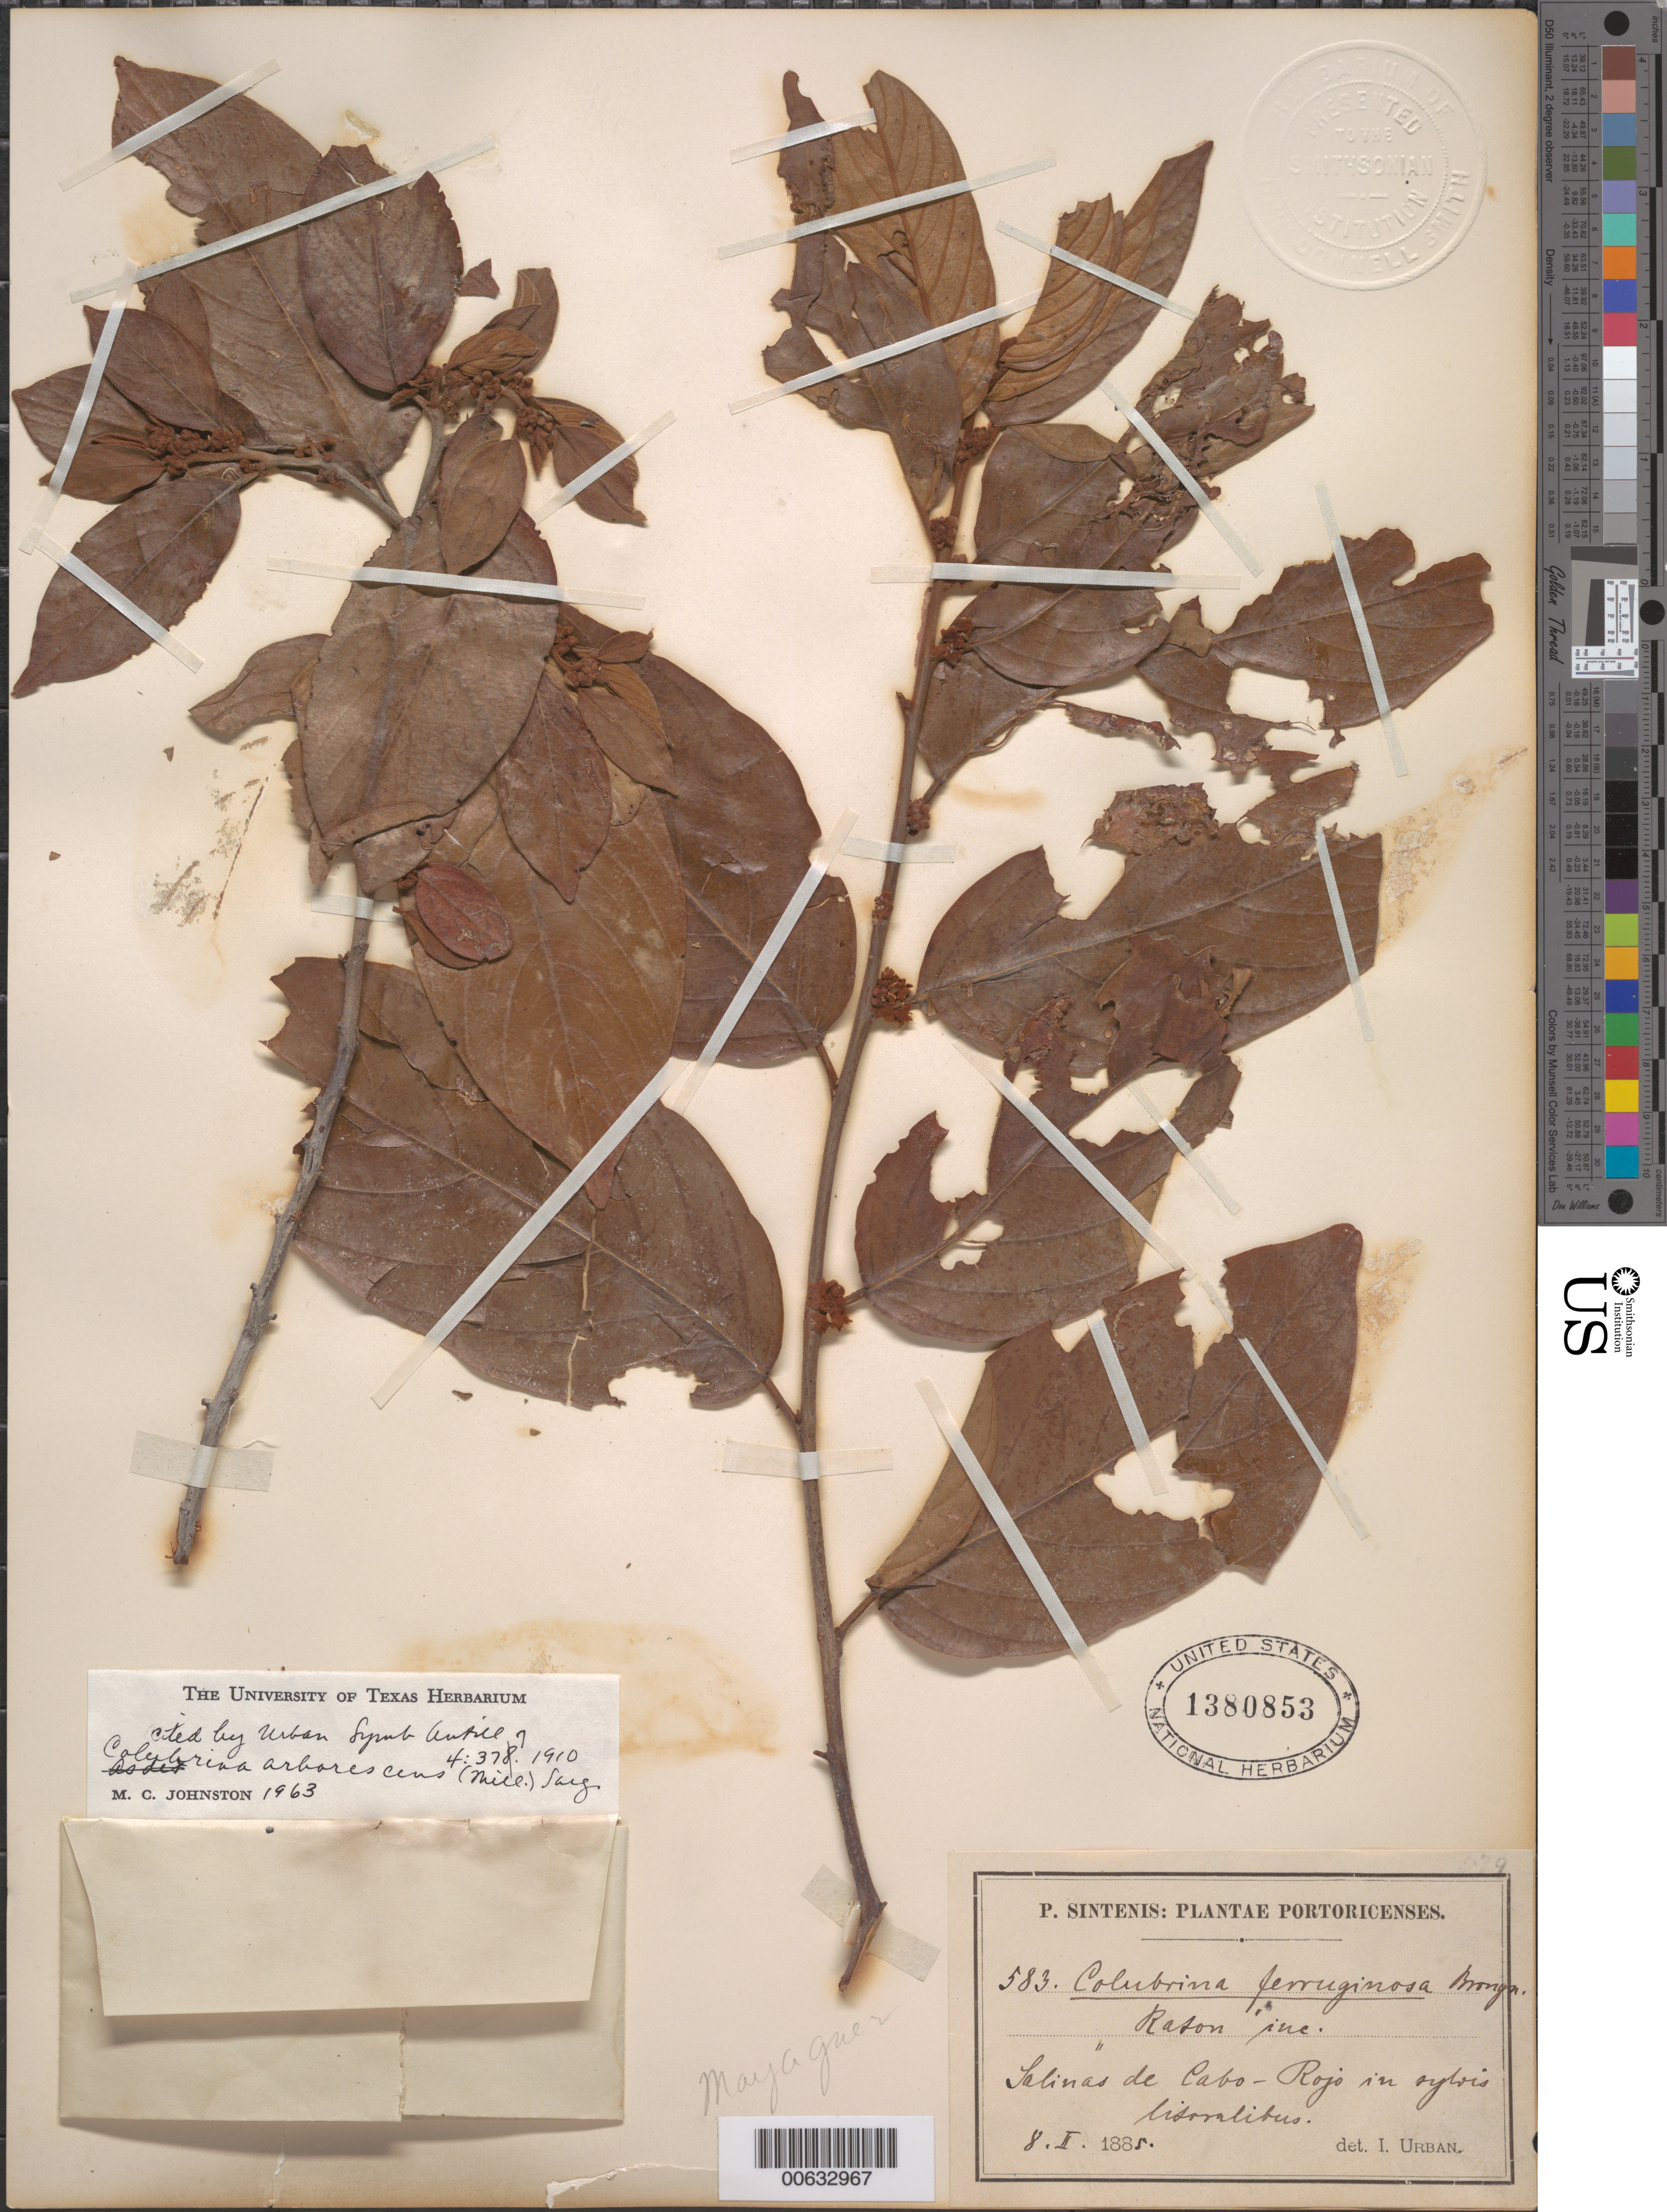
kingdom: Plantae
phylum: Tracheophyta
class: Magnoliopsida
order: Rosales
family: Rhamnaceae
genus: Colubrina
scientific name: Colubrina arborescens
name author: (Mill.) Sarg.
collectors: P. Sintenis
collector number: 583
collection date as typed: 08 Feb 1885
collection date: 1885-02-08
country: Puerto Rico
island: Greater Antilles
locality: Salinas de Cabo-Rojo, in sylvis litoralibus.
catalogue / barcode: US 1380853